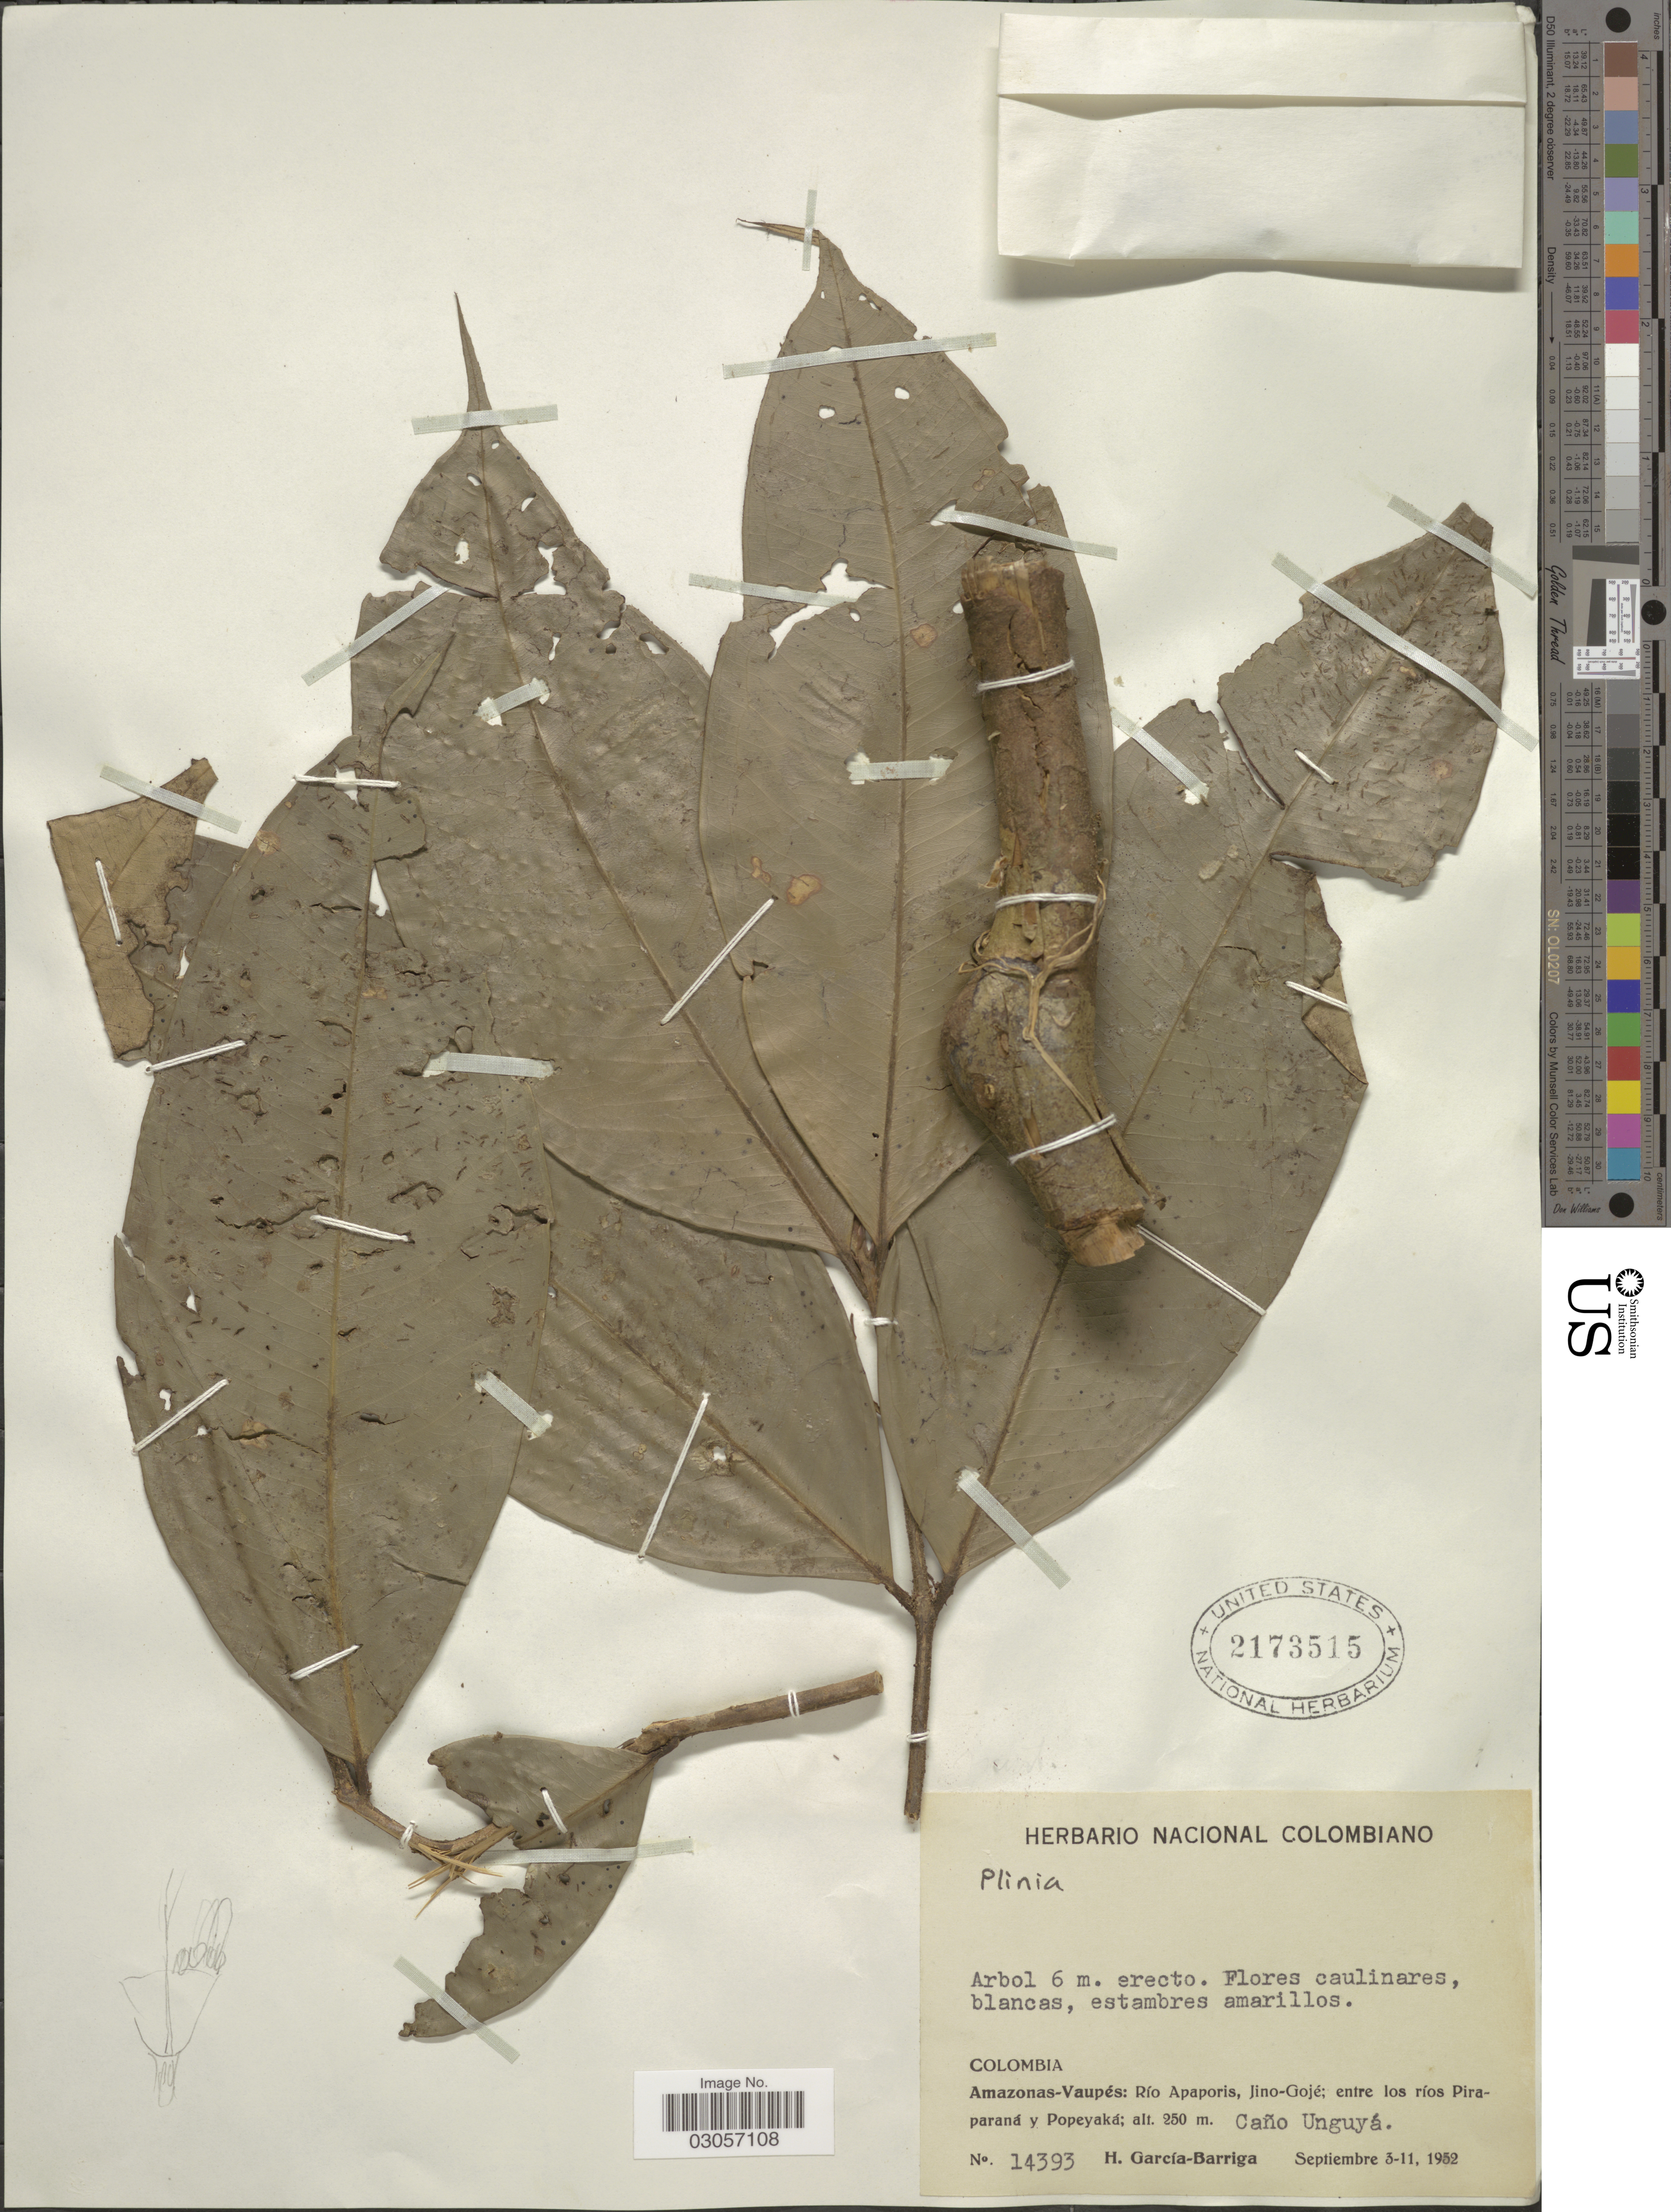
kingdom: Plantae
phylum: Tracheophyta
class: Magnoliopsida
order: Myrtales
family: Myrtaceae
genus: Plinia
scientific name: Plinia sp.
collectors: H. García Barriga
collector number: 14393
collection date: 1952-09-03/1952-09-11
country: Colombia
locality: Amazonas-Vaupés: Río Apaporis, Jino-Gojé; entre los ríos Piraparaná y Popeyaká, Caño Unguyá.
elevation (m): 250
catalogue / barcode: US 2173515